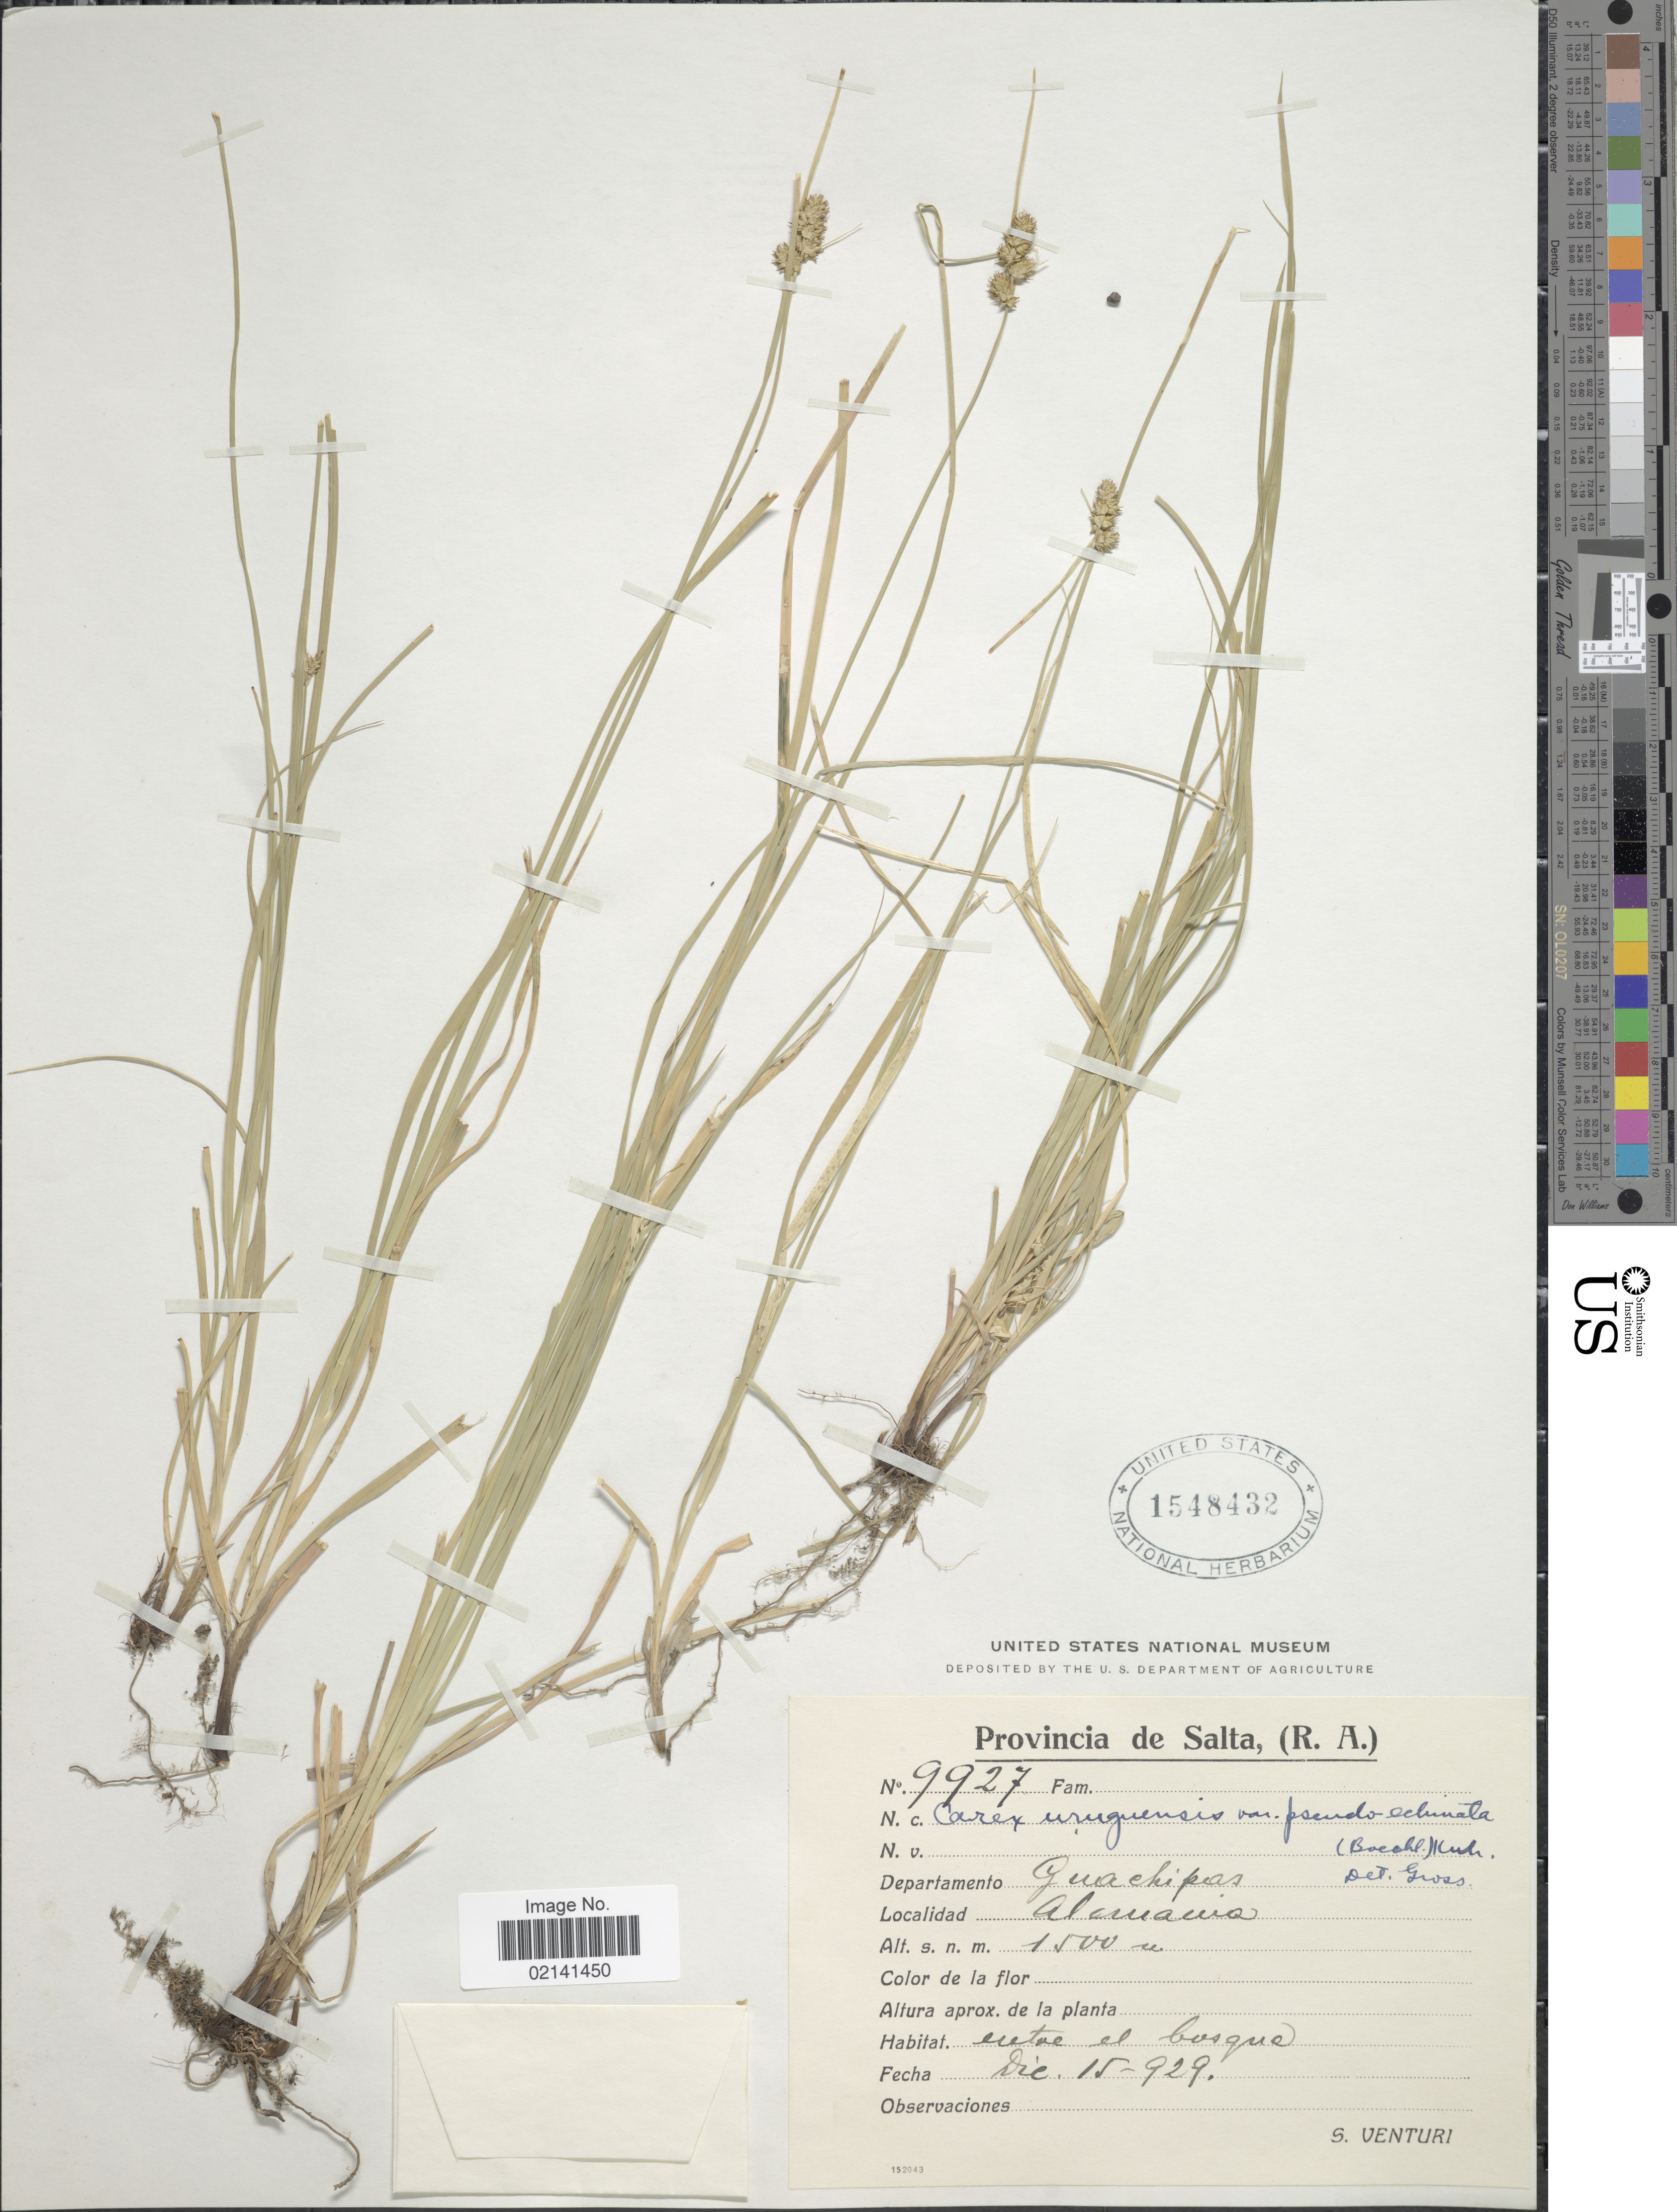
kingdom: Plantae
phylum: Tracheophyta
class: Liliopsida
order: Poales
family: Cyperaceae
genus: Carex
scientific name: Carex subdivulsa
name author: (Kük.) G.A. Wheeler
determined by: Jimnéz-Mejias, Pedro, (UPOS), Universidad Pablo de Olavide (SPAIN)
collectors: S. Venturi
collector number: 9927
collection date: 1929-12-15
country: Argentina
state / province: Salta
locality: Provincia de Salta, (R. A.), Departamento Guachipas, Alemania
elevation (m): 1500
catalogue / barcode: US 1548432